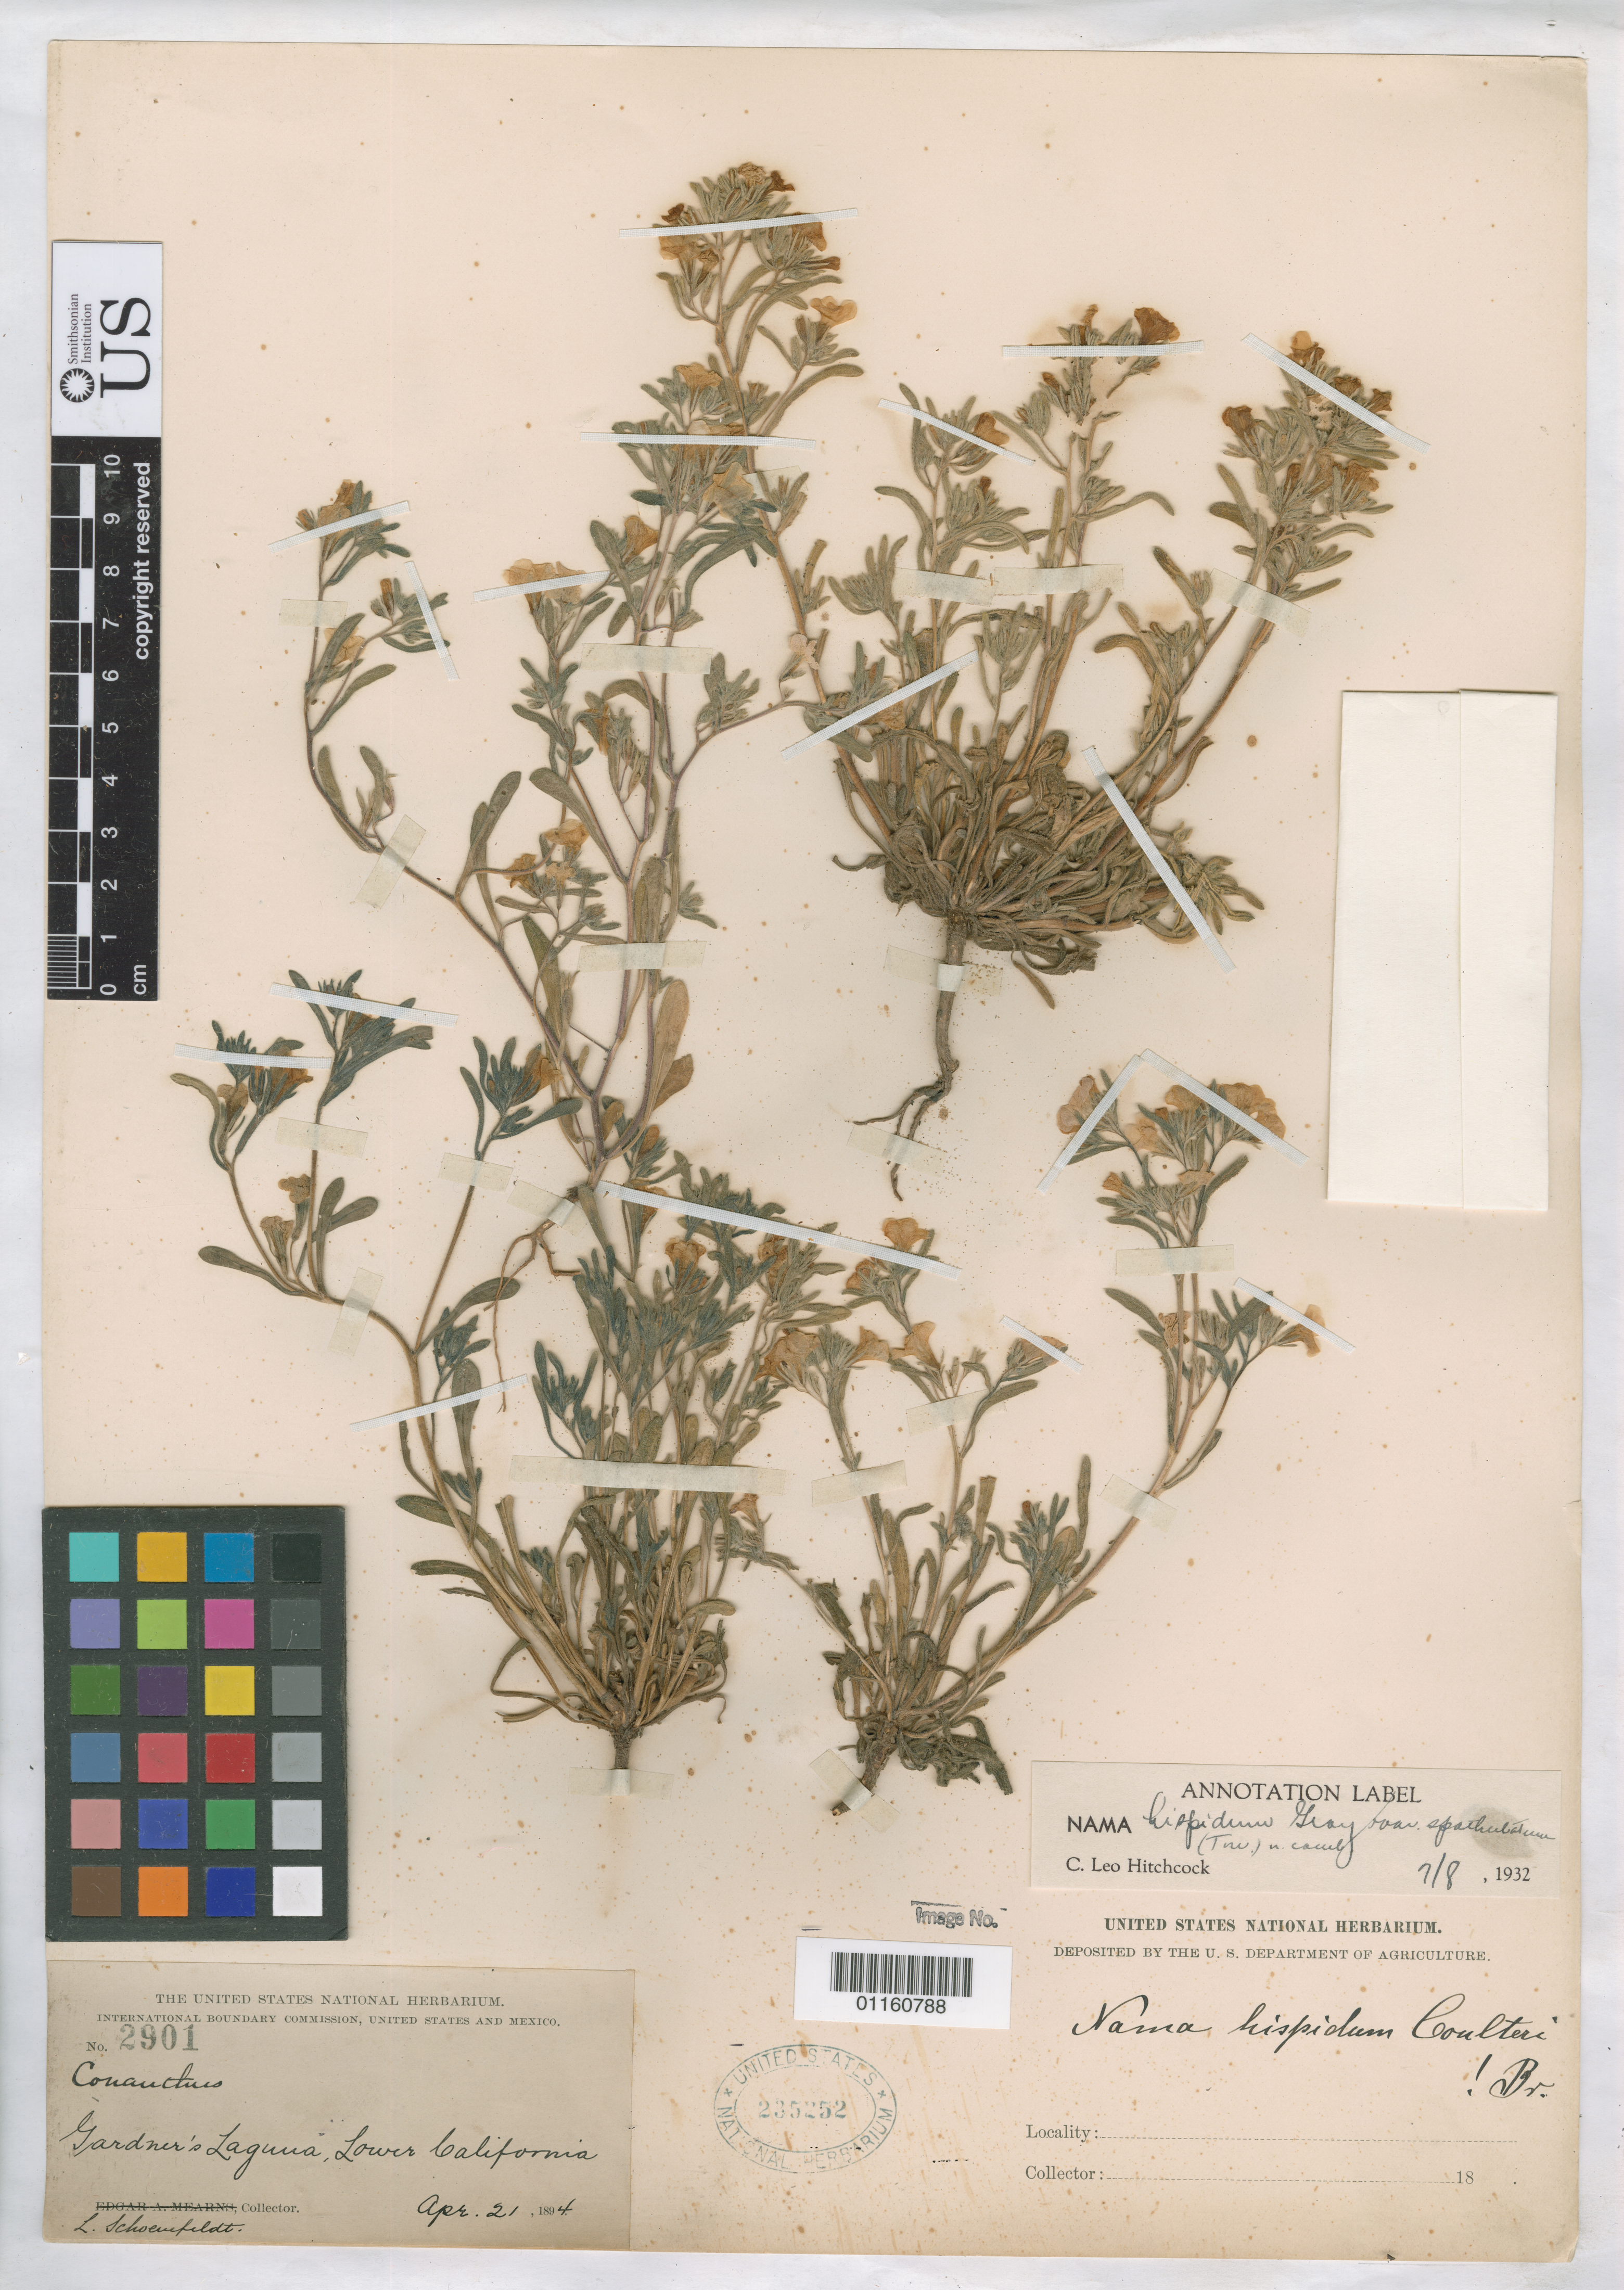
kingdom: Plantae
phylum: Tracheophyta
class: Magnoliopsida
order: Boraginales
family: Namaceae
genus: Nama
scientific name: Nama hispida var. spathulatum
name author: (Torr.) C.L. Hitchc.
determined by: Hitchcock, C. L.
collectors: L. Schounfeldt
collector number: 2901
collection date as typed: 21 Apr 1894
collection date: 1894-04-21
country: Mexico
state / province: Baja California Norte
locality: Gardner's Laguna, Lower California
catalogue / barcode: US 235252